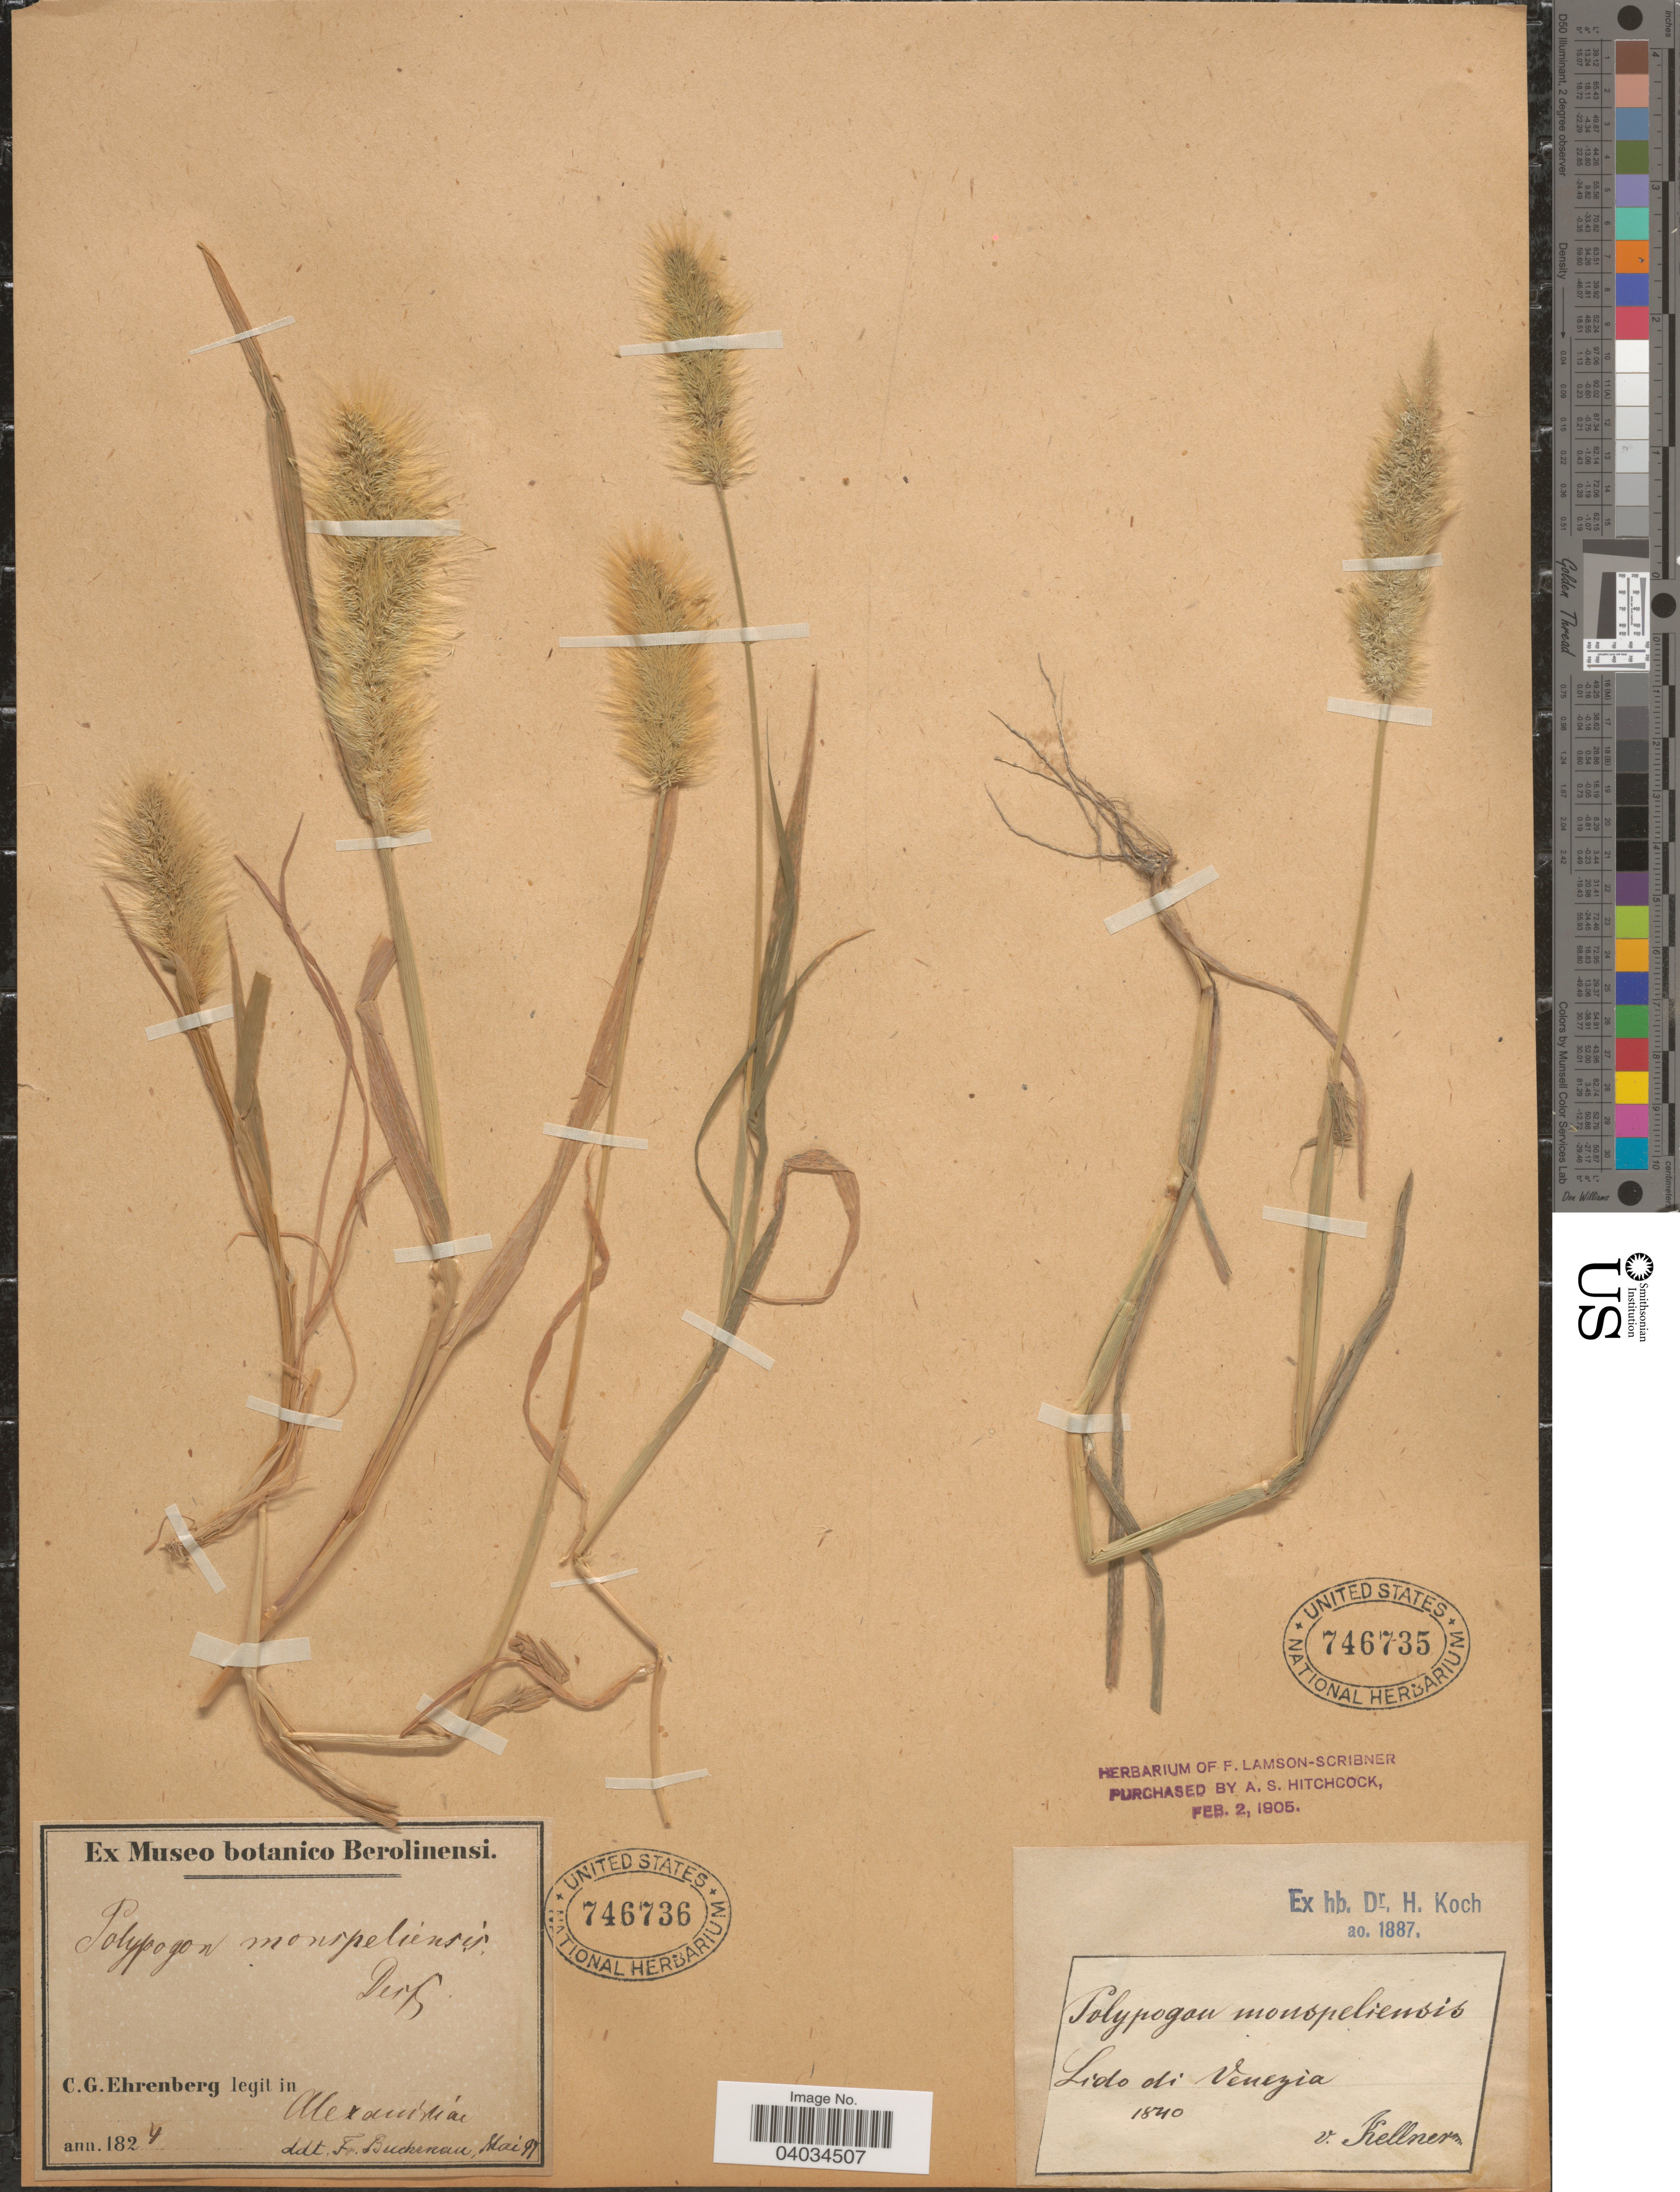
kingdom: Plantae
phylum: Tracheophyta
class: Liliopsida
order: Poales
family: Poaceae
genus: Polypogon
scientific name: Polypogon monspeliensis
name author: (L.) Desf.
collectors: V. Kellner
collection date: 1840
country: Italy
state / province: Friuli-Venezia Giulia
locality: Lido di Venezia.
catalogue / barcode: US 746735-2